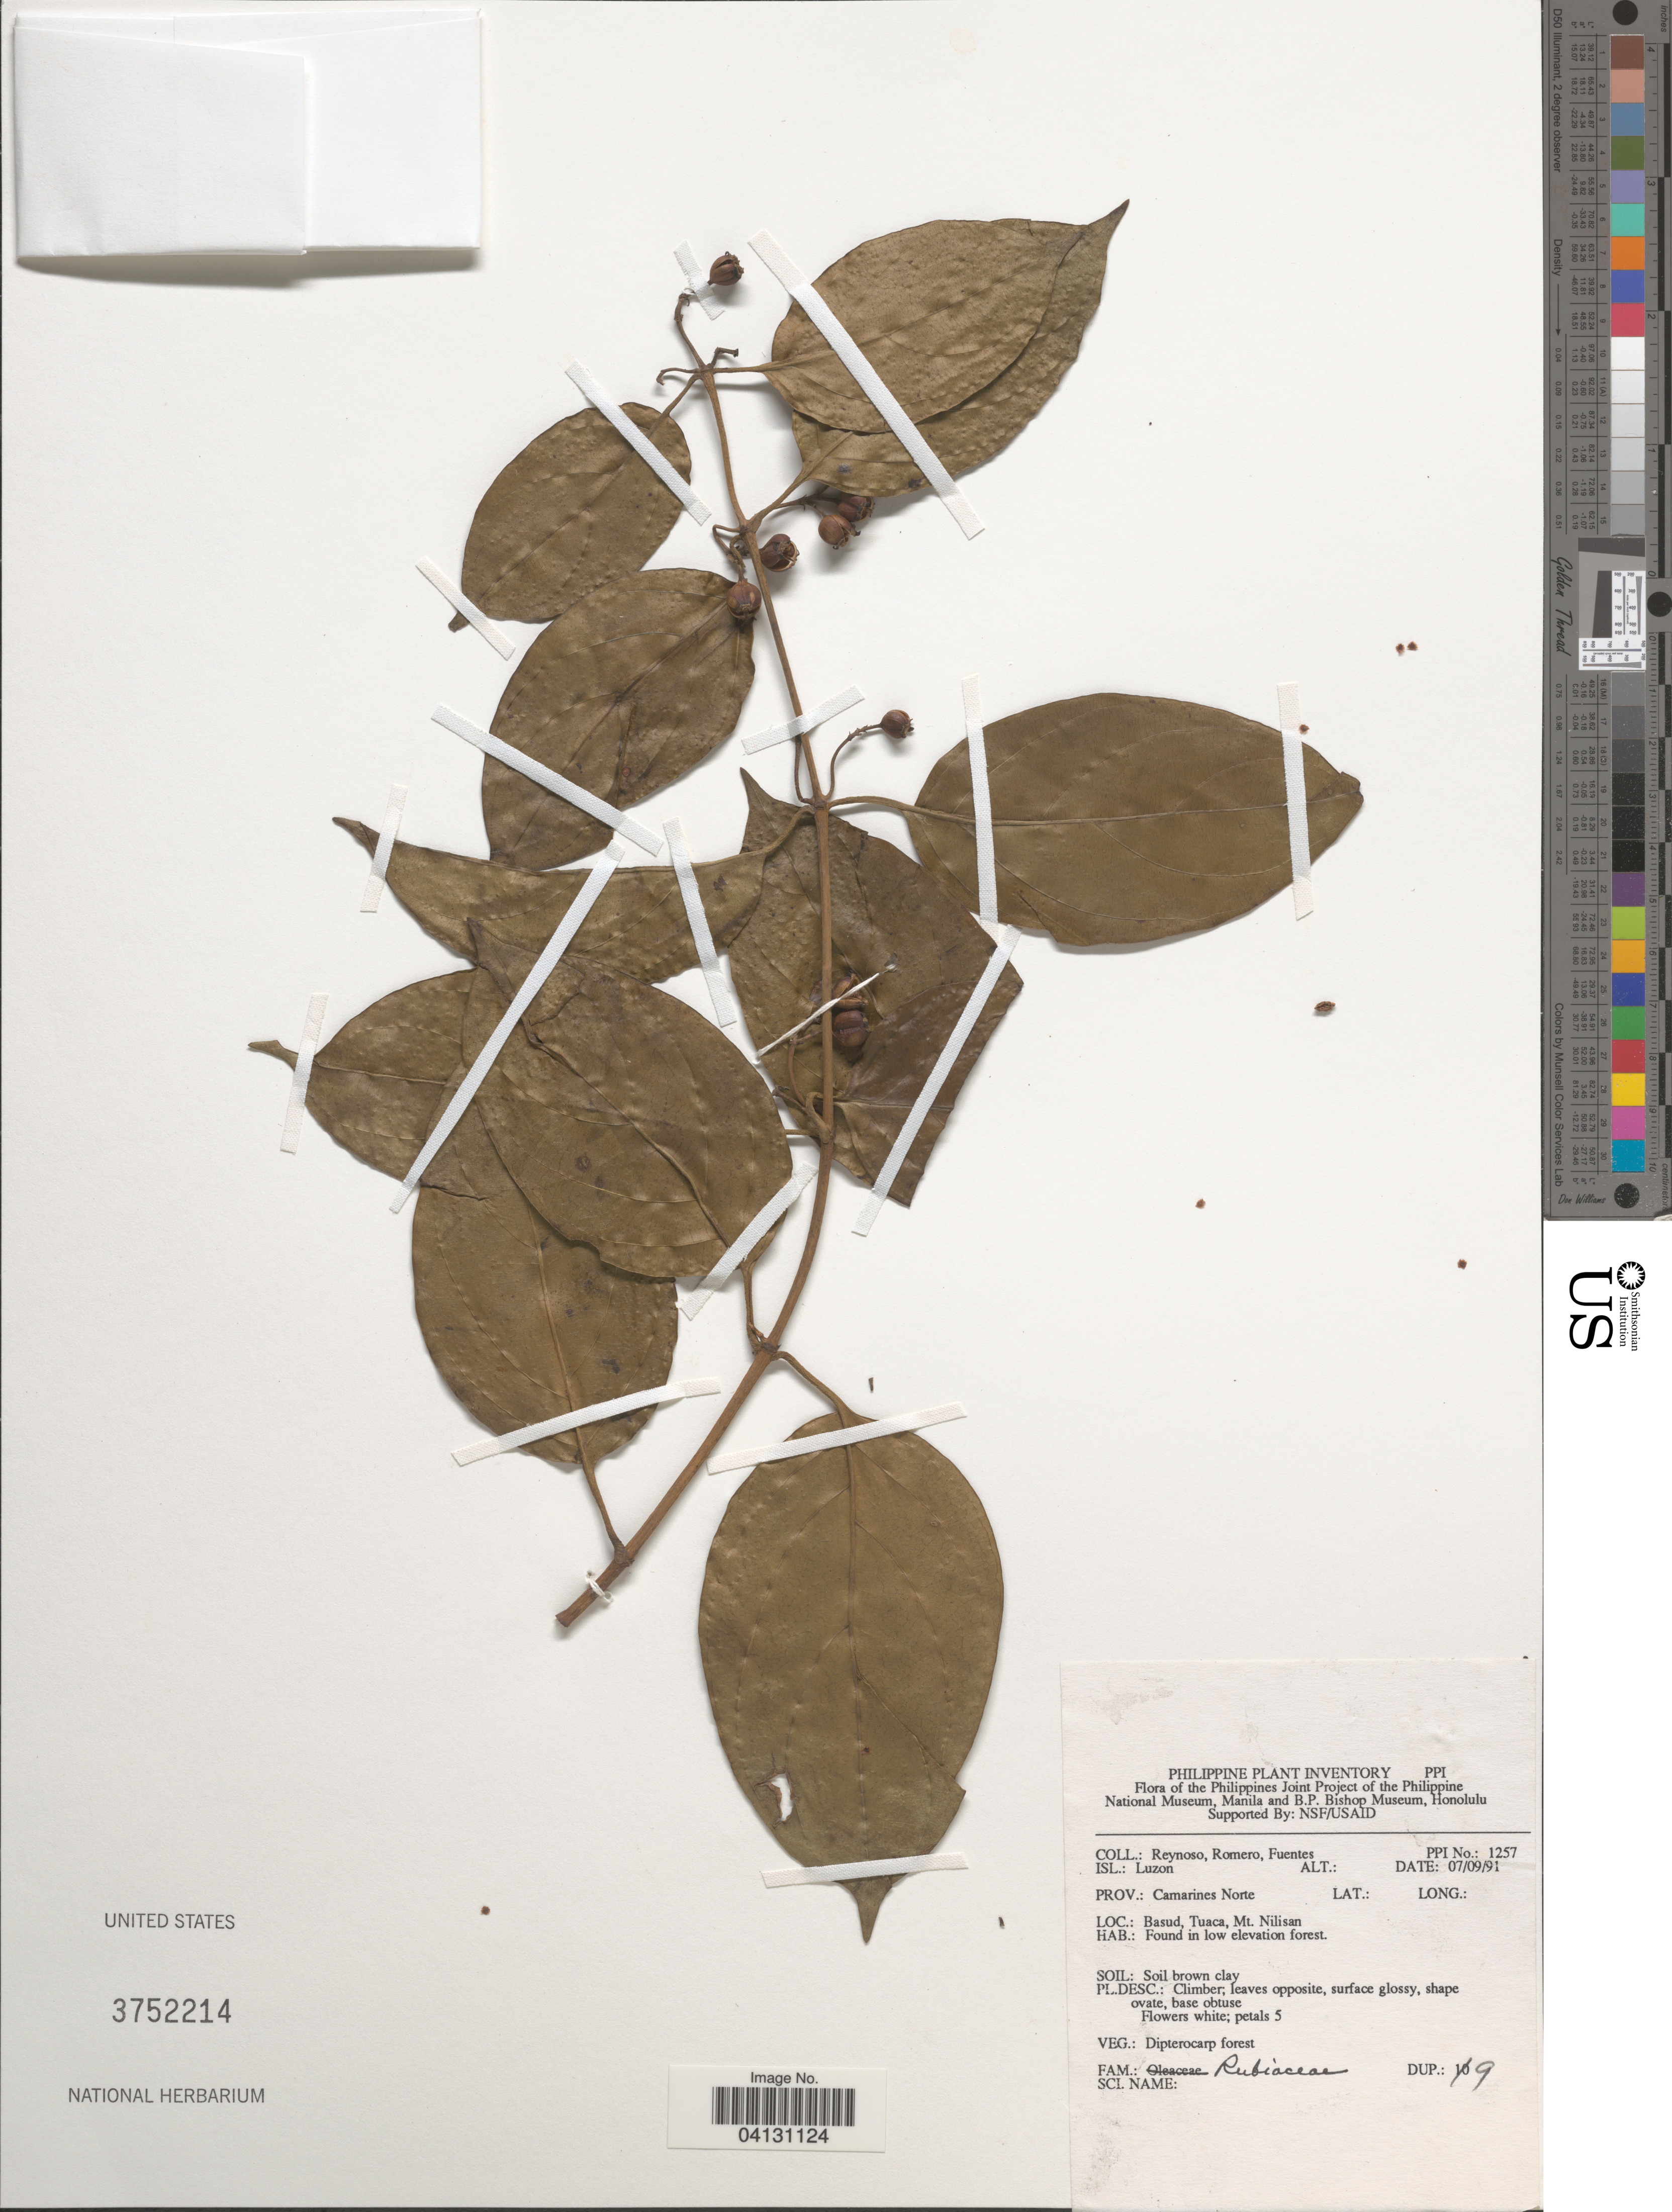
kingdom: Plantae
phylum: Tracheophyta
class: Magnoliopsida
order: Gentianales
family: Rubiaceae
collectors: E. Reynoso, -. Romero & -. Fuentes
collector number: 1257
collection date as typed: Transcribed d/m/y: 7/9/91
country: Philippines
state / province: Bicol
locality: The Philippines Joint Project of the Philippines National Museum, Manila and B.P. Bishop Museum, Honolulu. Isl.: Luzon. Prov.: Camarines Norte. Basud, Tuaca, Mt. Nilisan. In low elevation forest.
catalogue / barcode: US 3752214